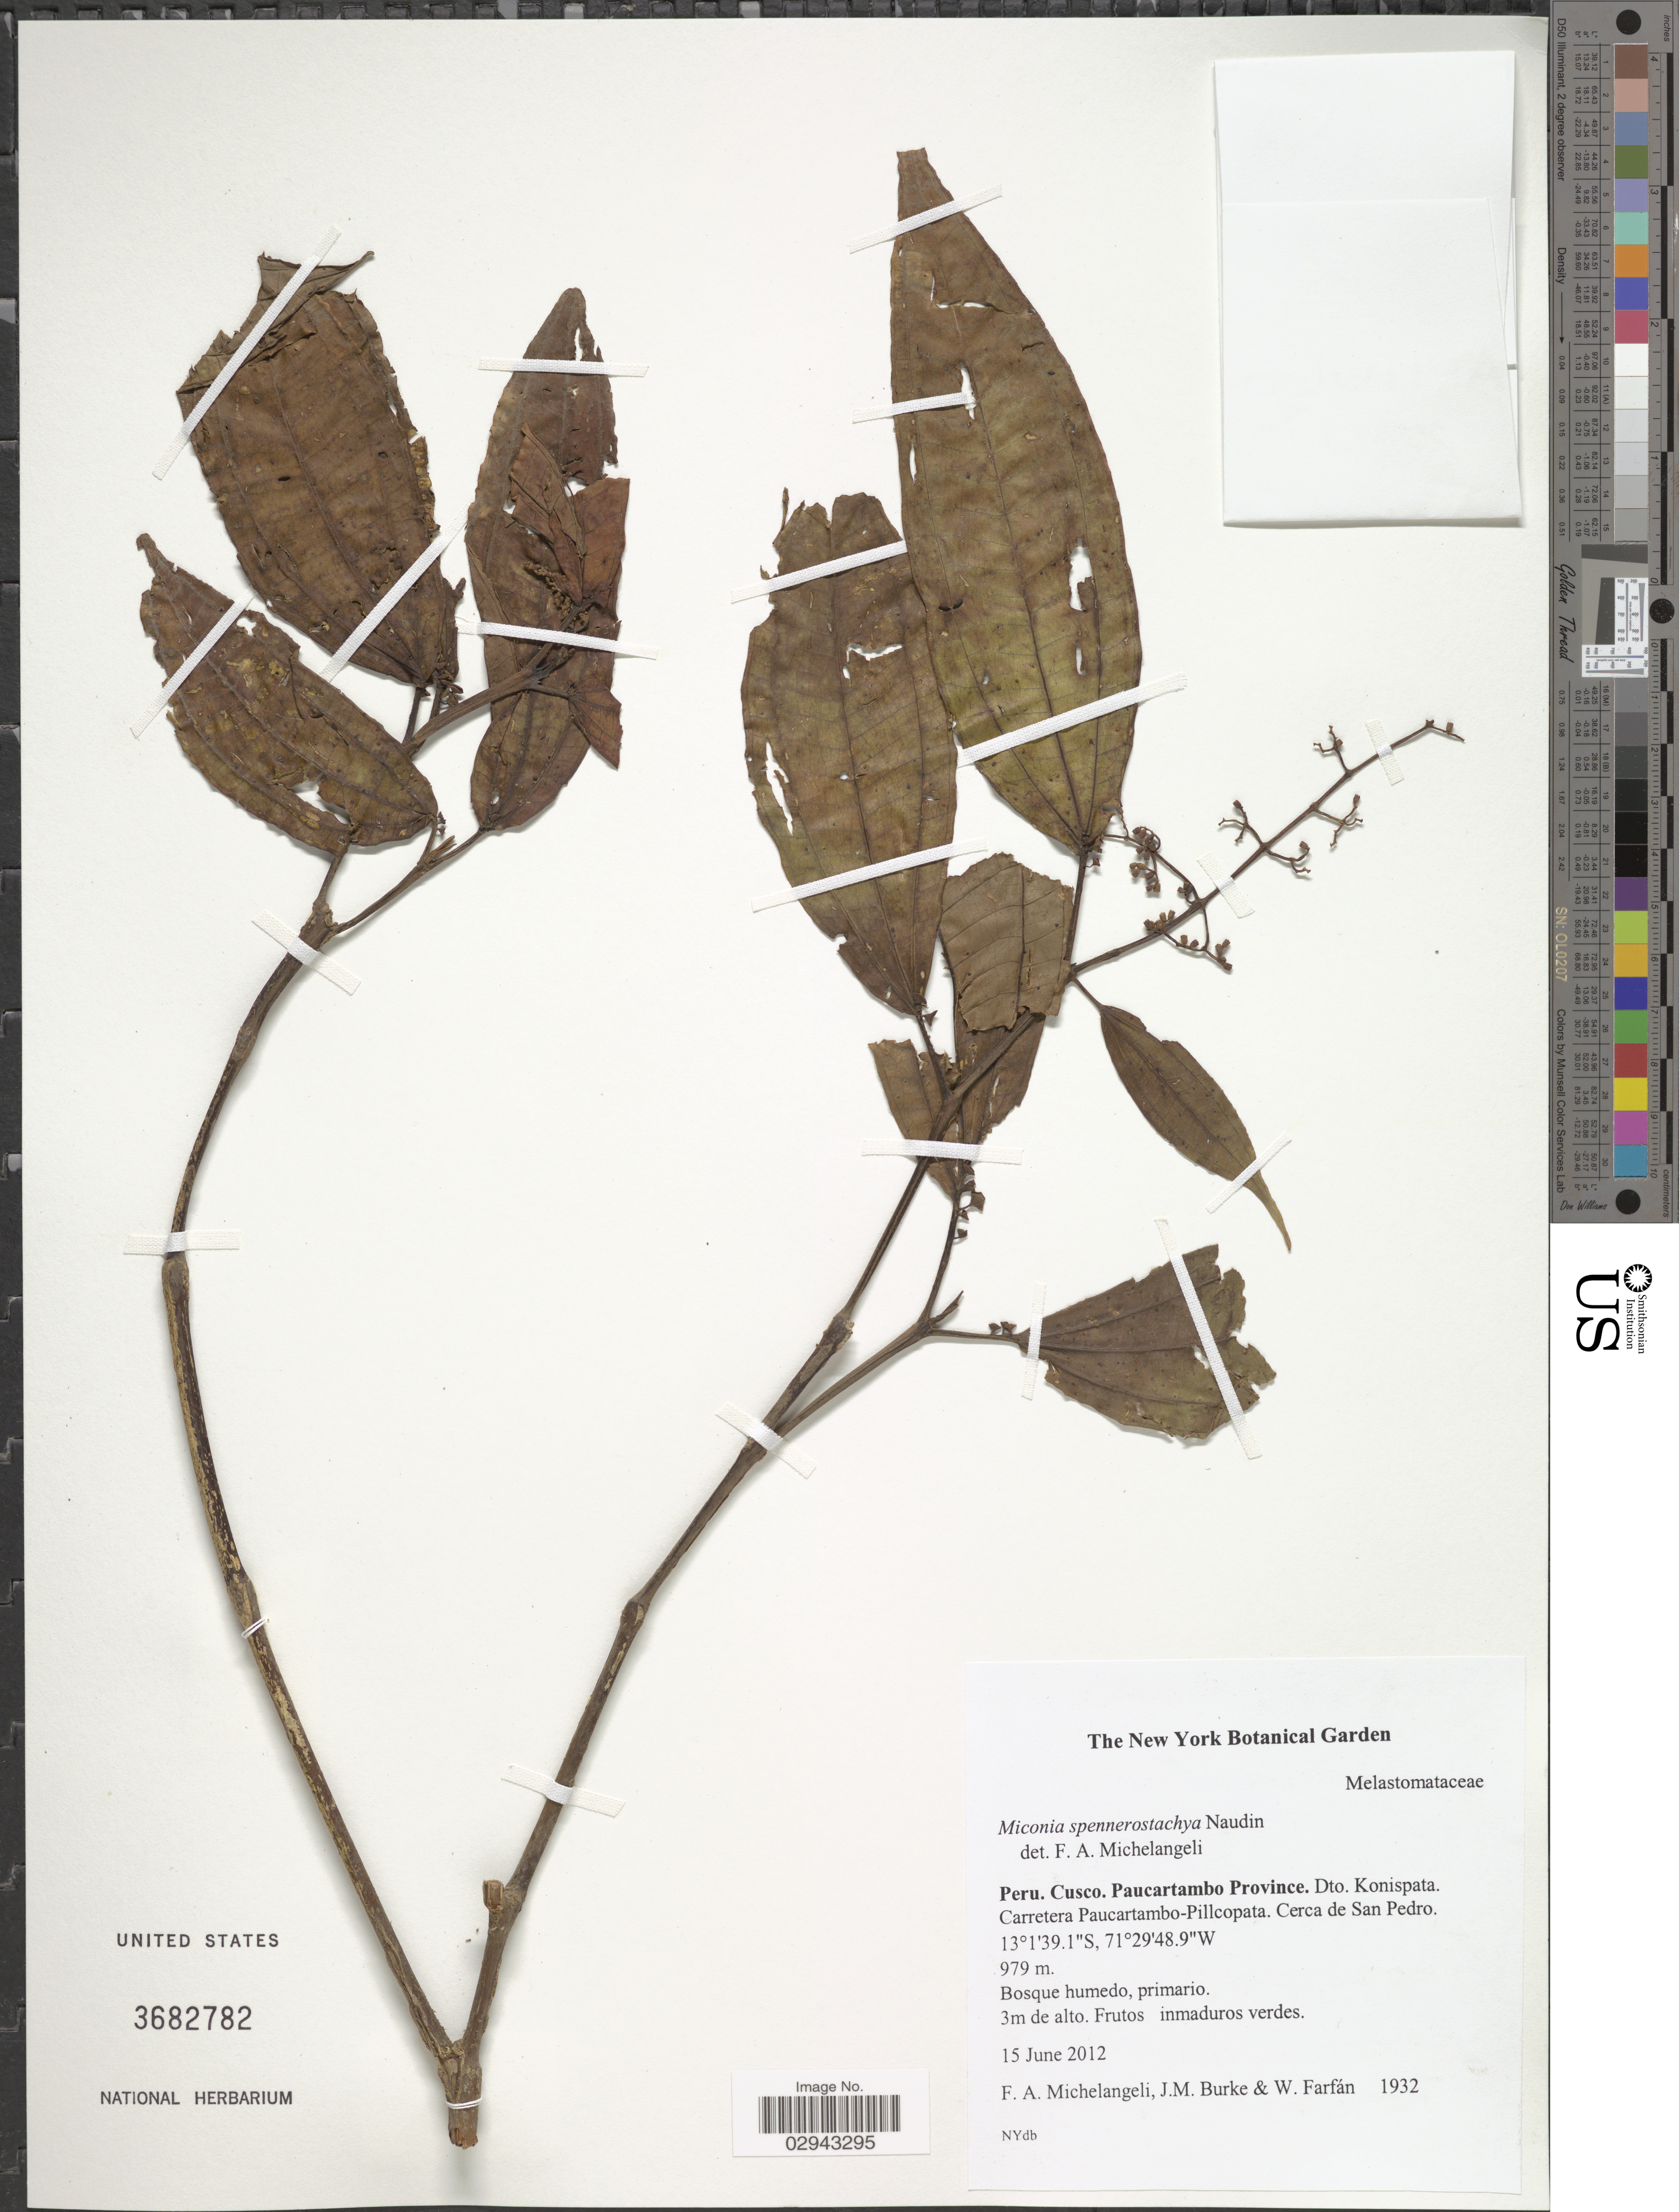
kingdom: Plantae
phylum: Tracheophyta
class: Magnoliopsida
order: Myrtales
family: Melastomataceae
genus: Miconia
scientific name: Miconia spennerostachya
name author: Naudin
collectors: F. A. Michelangeli, Jac. M. Burke & W. Farfán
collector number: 1932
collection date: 2012-06-15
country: Peru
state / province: Cusco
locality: Paucartambo Province. Dto. Konispata. Carretera Paucartambo-Pillcopata. Cerca de San Pedro.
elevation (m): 979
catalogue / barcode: US 3682782